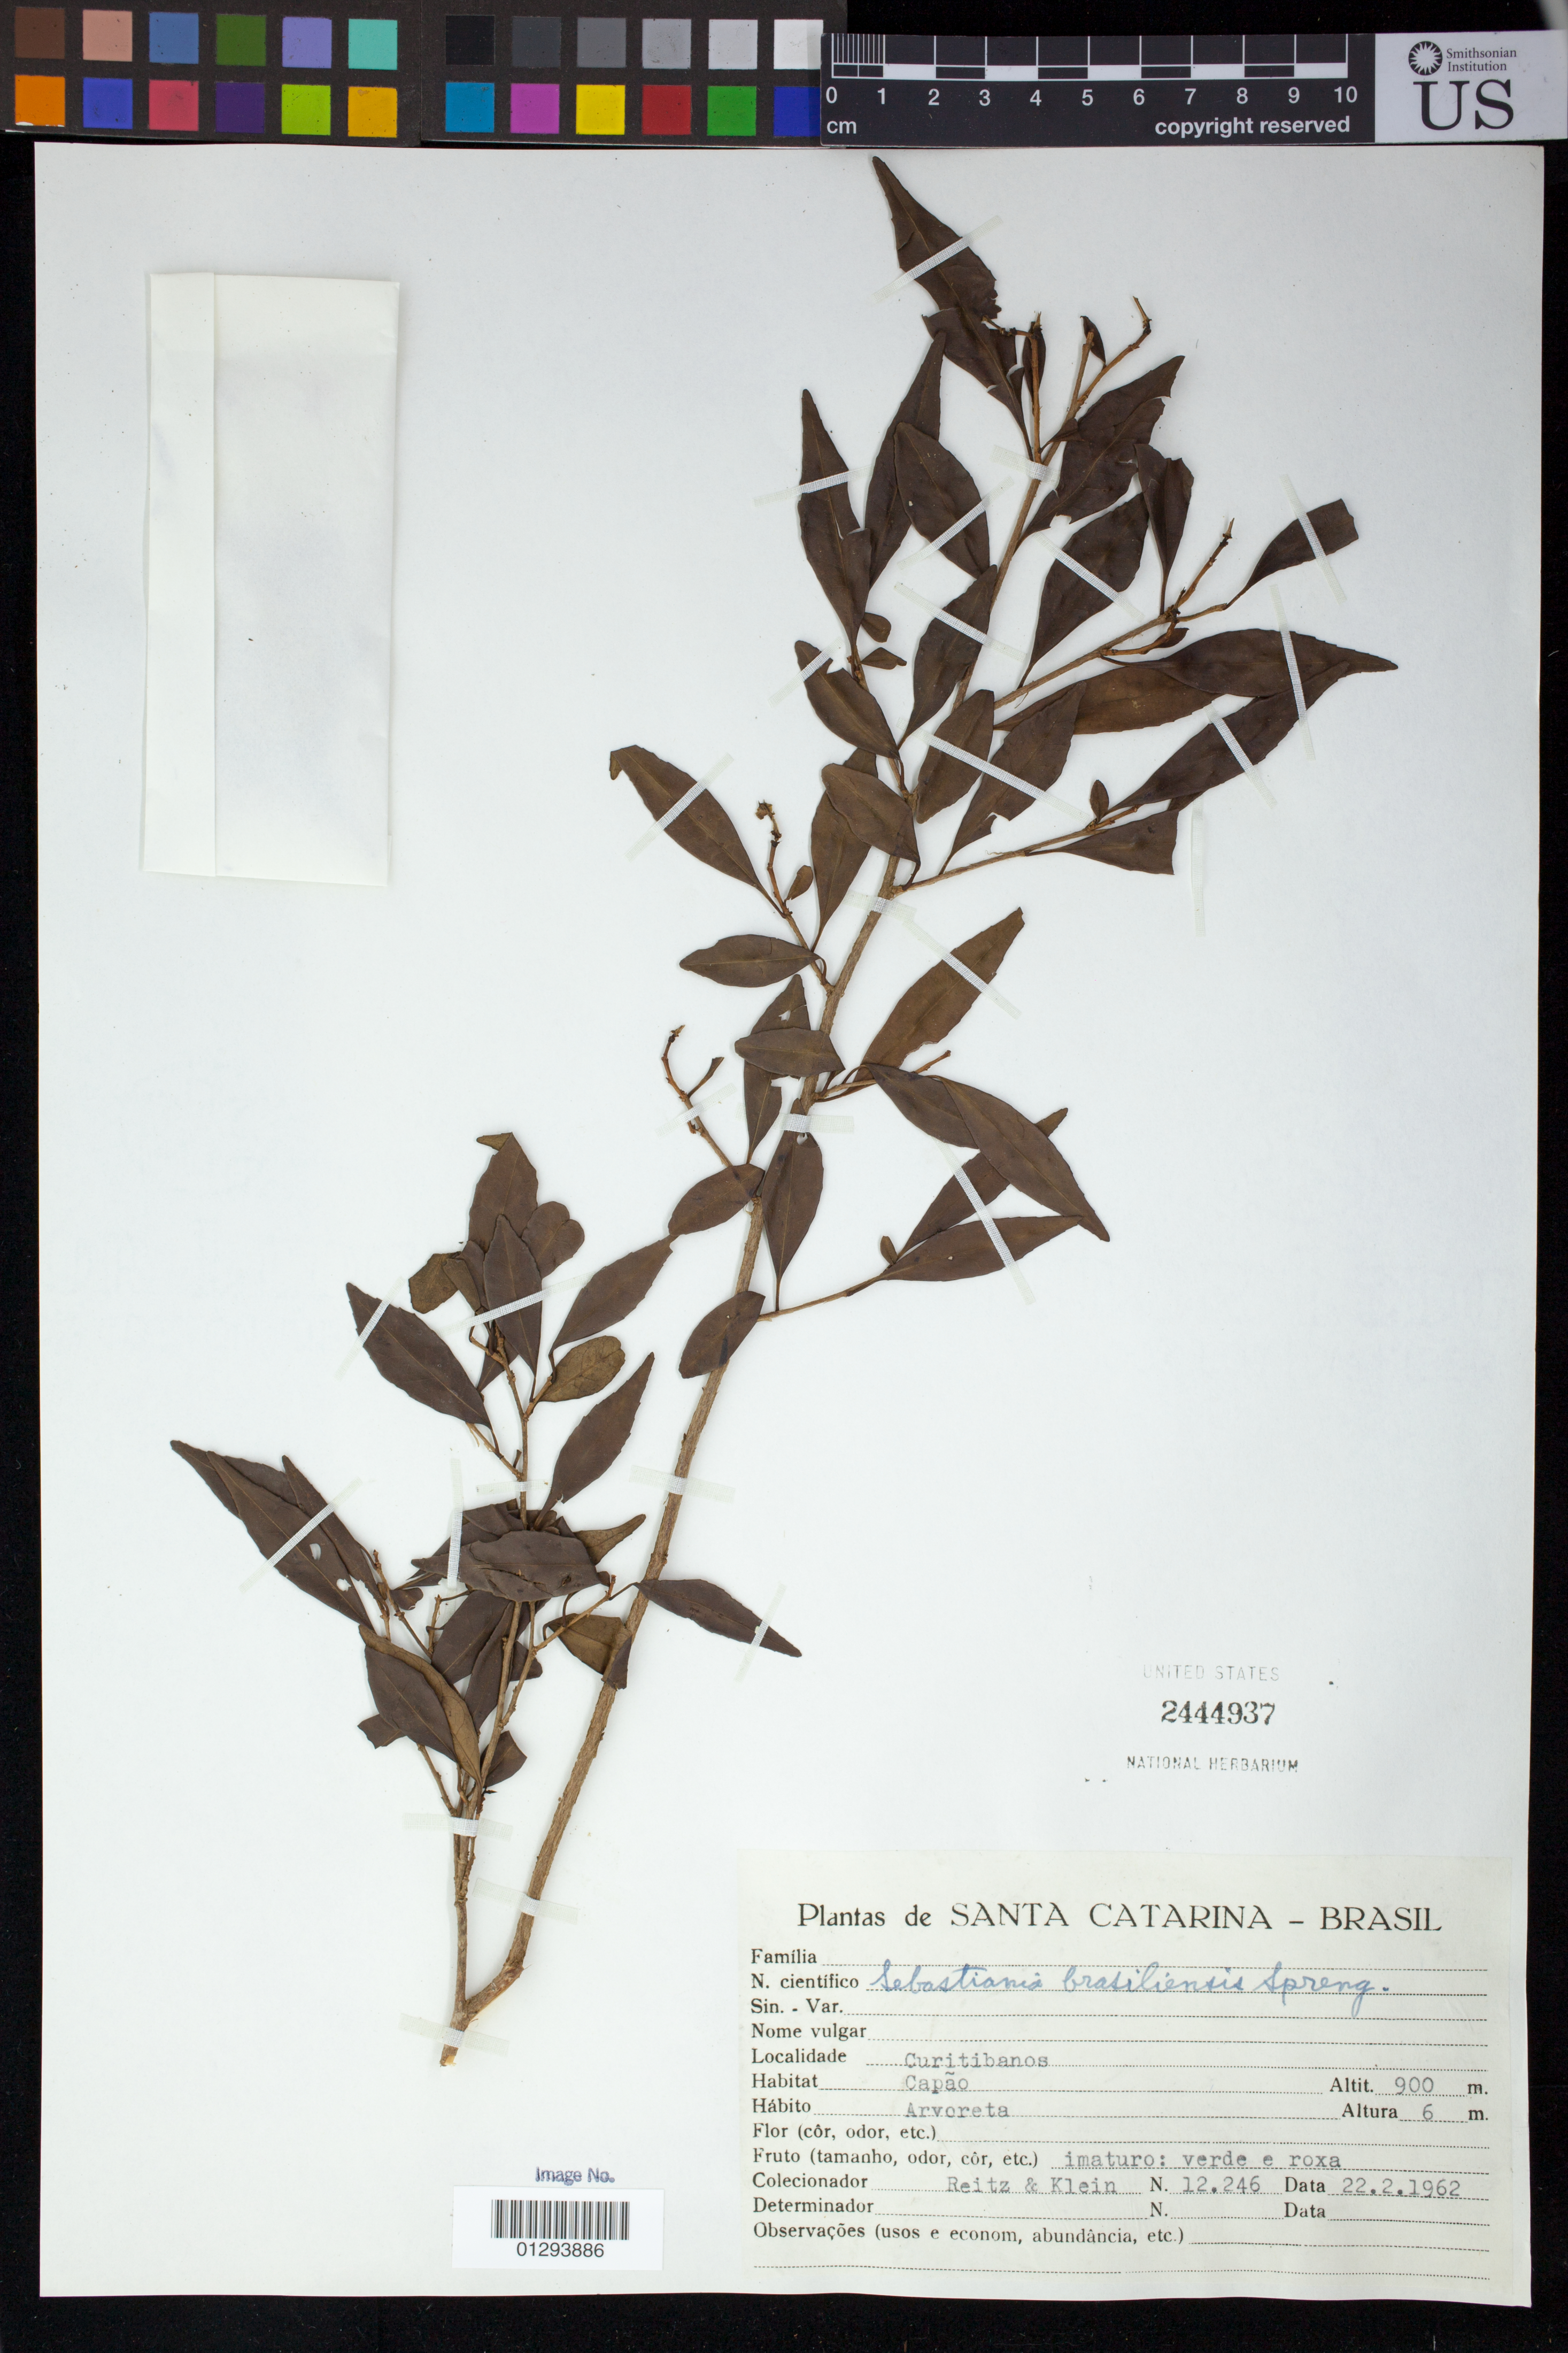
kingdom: Plantae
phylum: Tracheophyta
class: Magnoliopsida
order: Malpighiales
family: Euphorbiaceae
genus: Sebastiania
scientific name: Sebastiania brasiliensis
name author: Spreng.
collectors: R. Reitz & R. M. Klein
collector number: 12246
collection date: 1962-02-22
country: Brazil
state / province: Santa Catarina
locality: Curitibanos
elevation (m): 900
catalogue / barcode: US 2444937